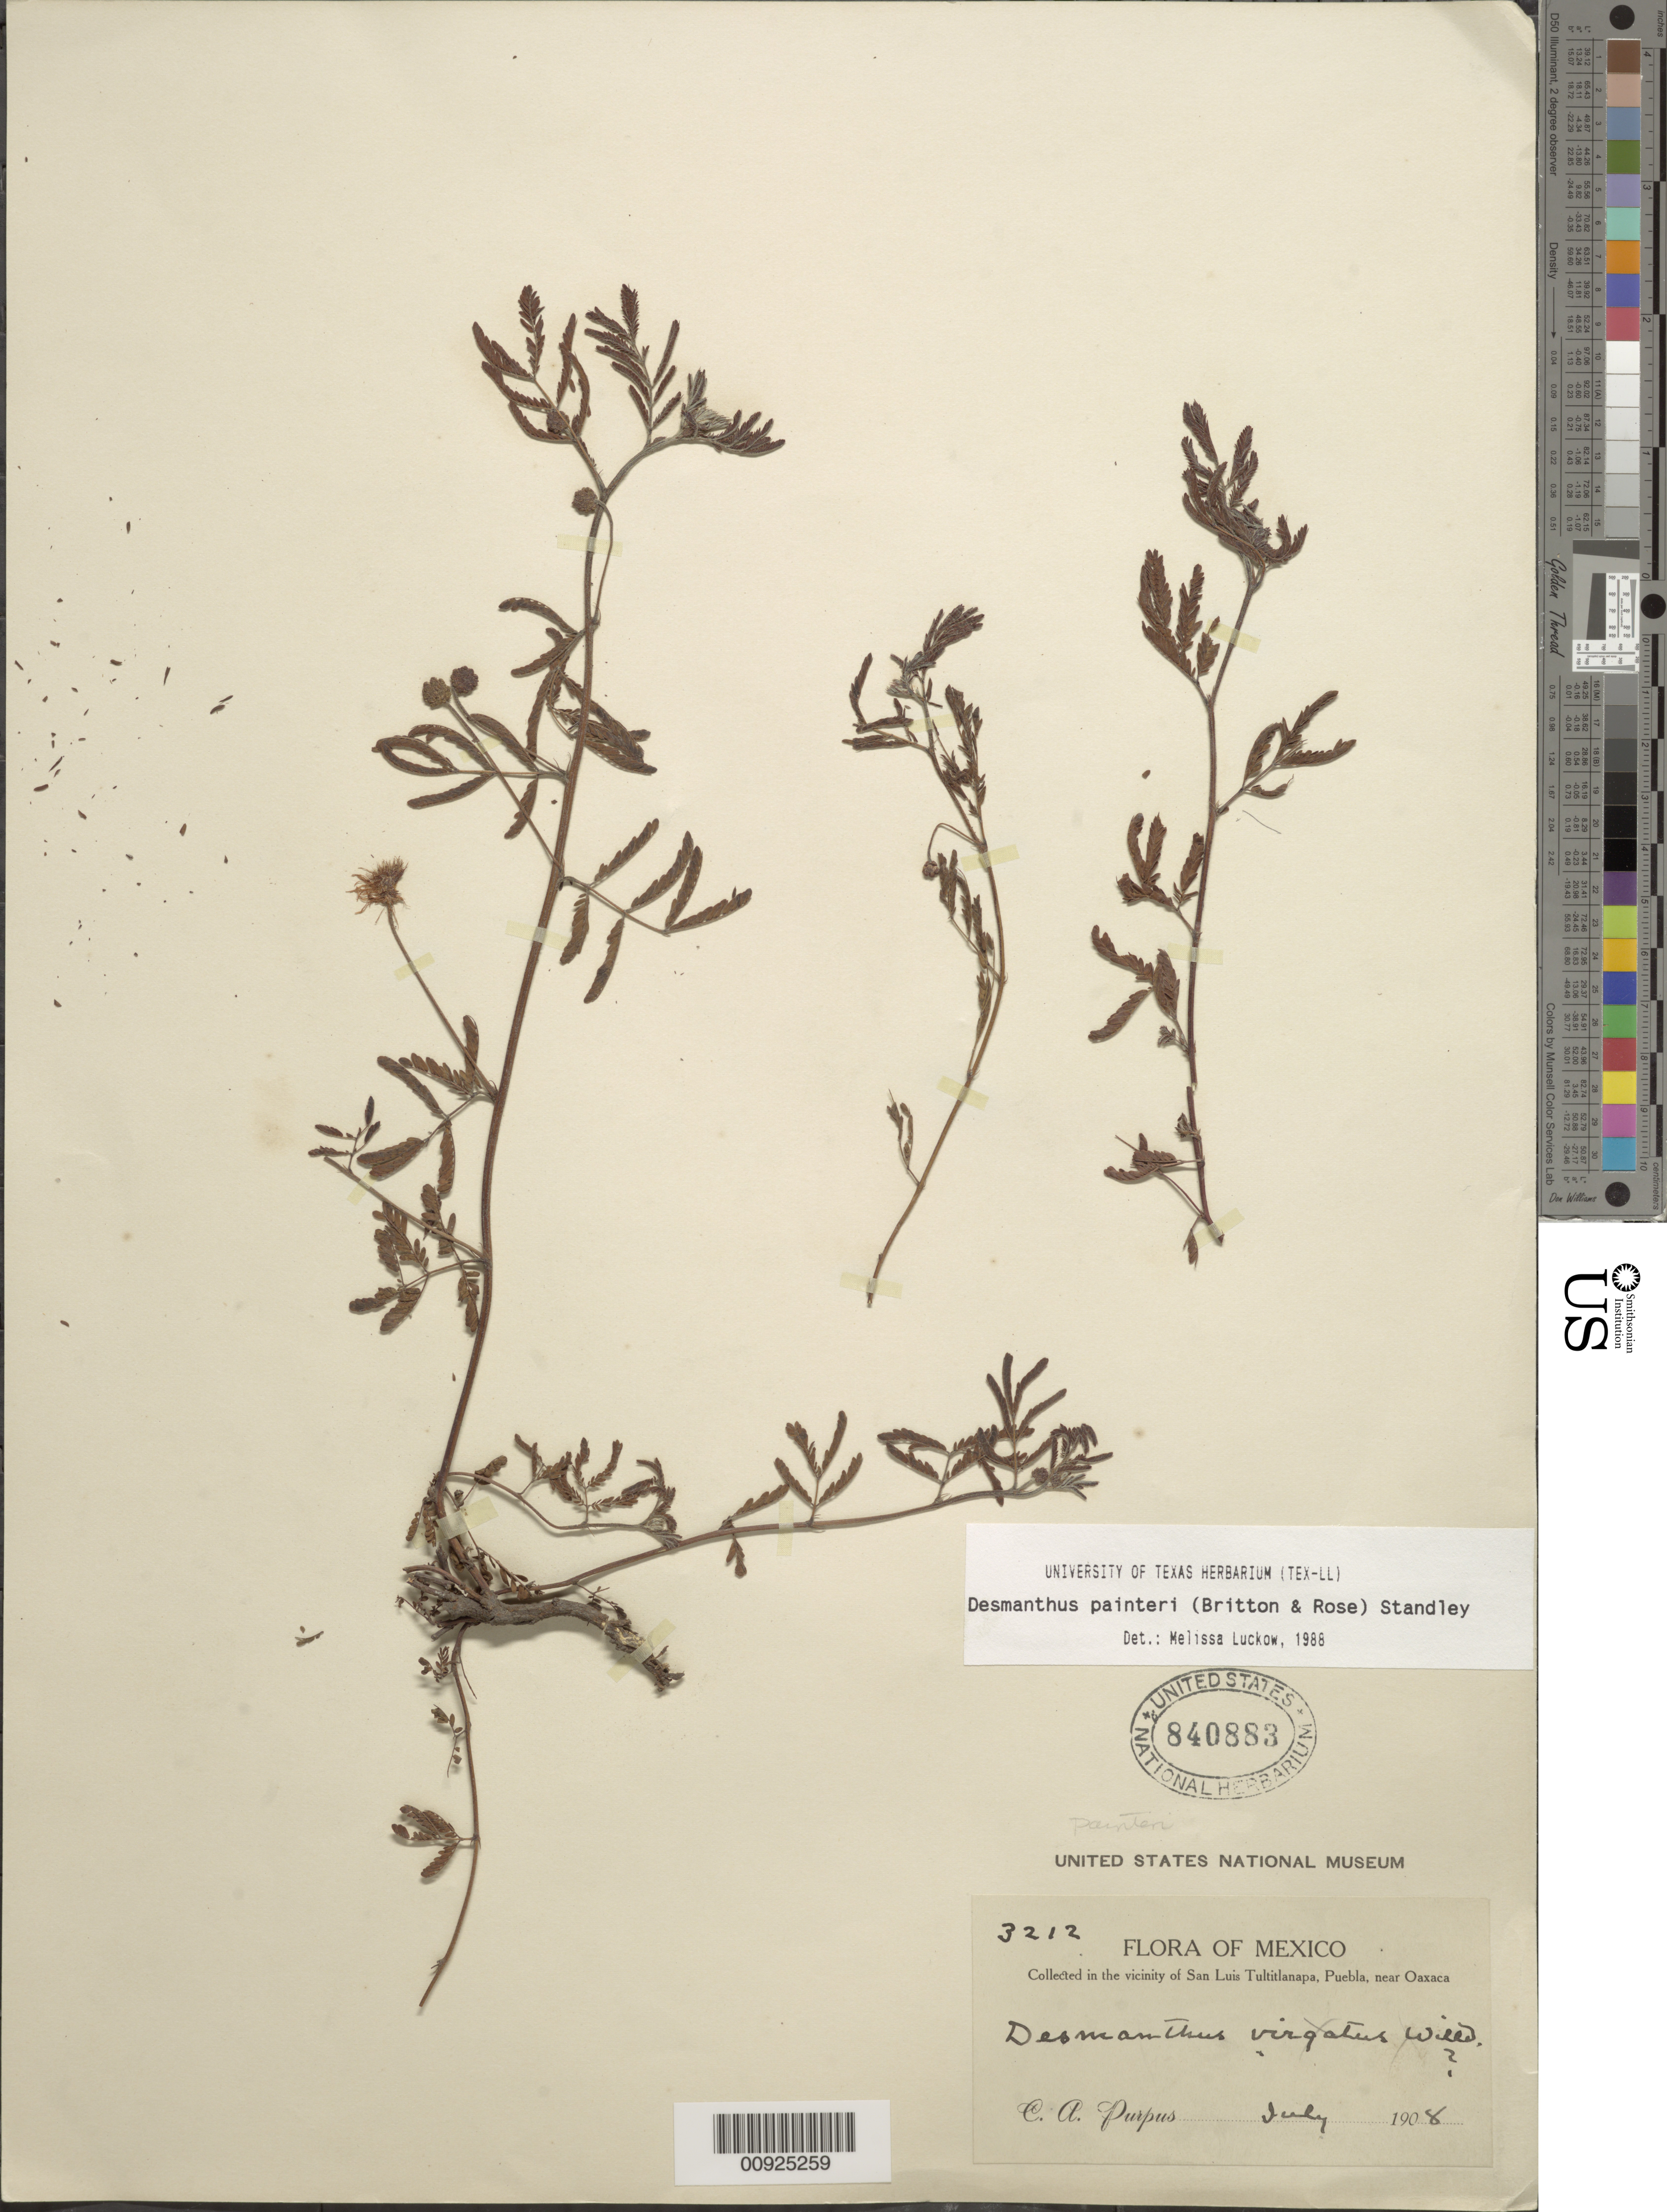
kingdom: Plantae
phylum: Tracheophyta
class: Magnoliopsida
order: Fabales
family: Fabaceae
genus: Desmanthus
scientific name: Desmanthus painteri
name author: (Britton) Standl.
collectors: C. A. Purpus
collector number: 3212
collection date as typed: Jul 1908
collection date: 1908-07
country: Mexico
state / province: Puebla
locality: In the vicinity of San Luis Tultitlanapa, Puebla, near Oaxaca.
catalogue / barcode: US 840883